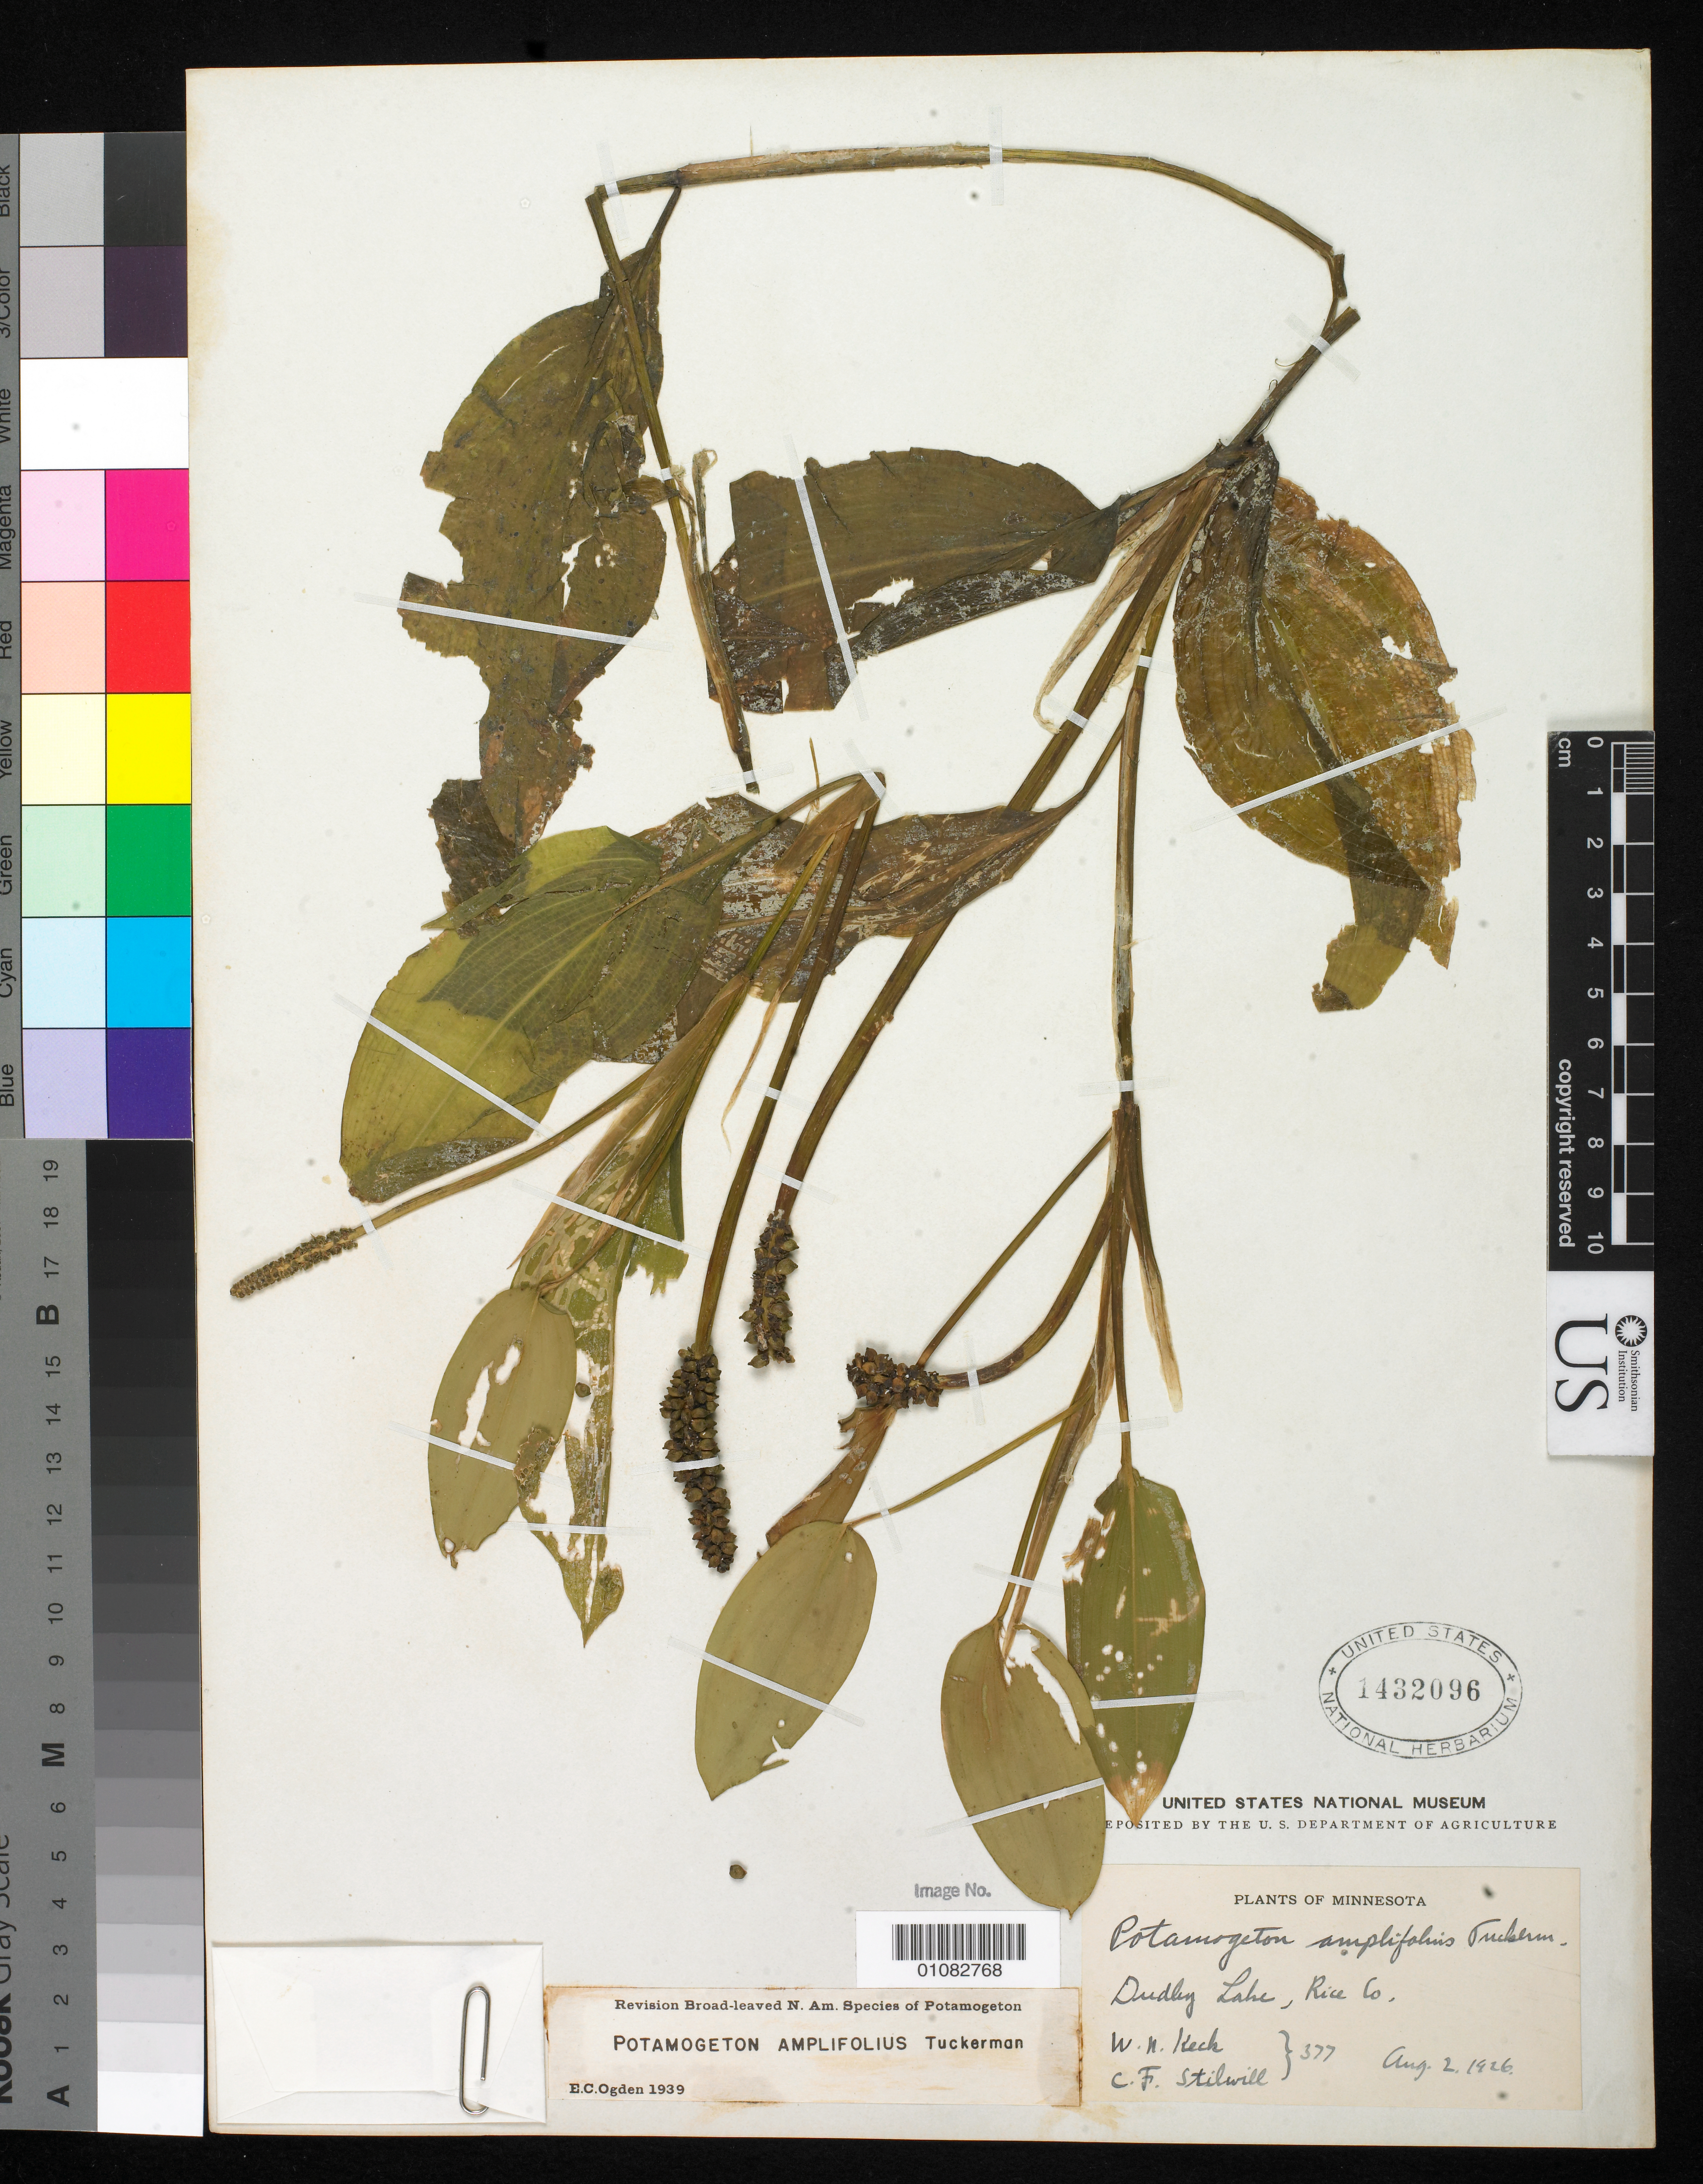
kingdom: Plantae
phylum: Tracheophyta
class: Liliopsida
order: Alismatales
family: Potamogetonaceae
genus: Potamogeton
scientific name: Potamogeton amplifolius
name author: Tuckerm.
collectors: W. Keck & C. Stilwill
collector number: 377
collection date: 1926-08-02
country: United States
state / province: Minnesota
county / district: Rice County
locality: Dudley Lake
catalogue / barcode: US 1432096